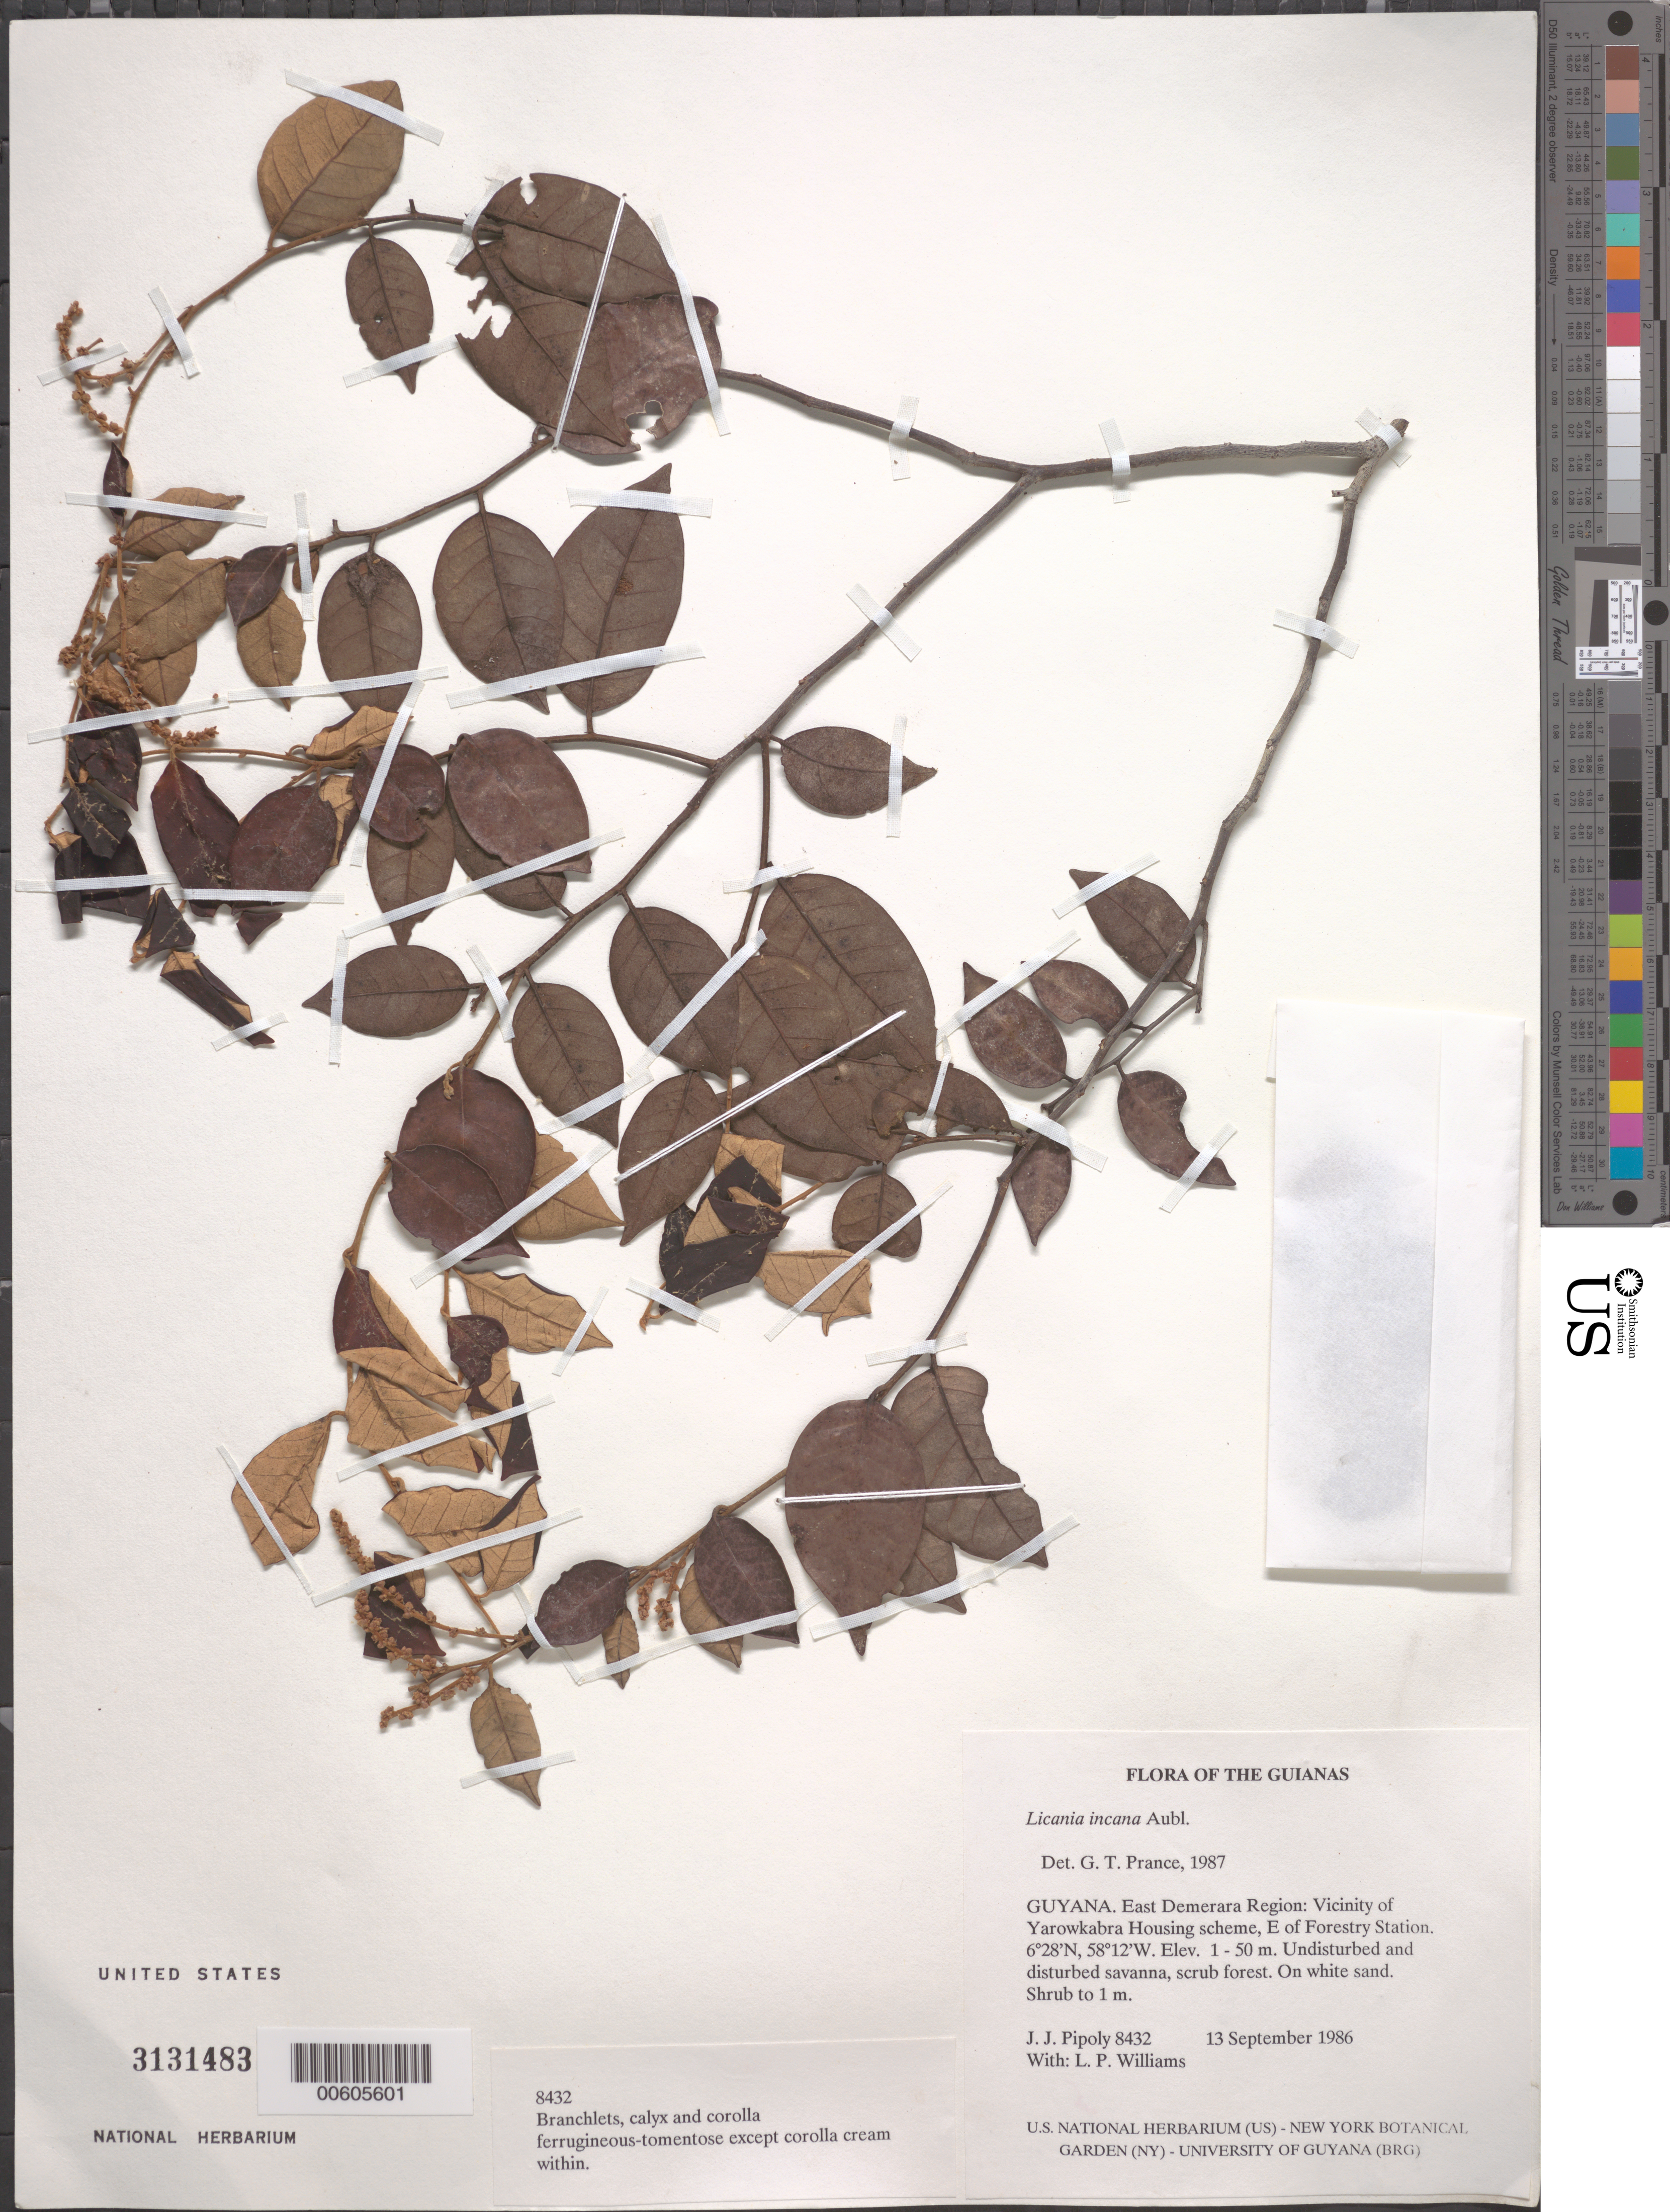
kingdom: Plantae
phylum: Tracheophyta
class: Magnoliopsida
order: Malpighiales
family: Chrysobalanaceae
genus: Licania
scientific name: Licania incana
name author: Aubl.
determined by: Prance, G. T.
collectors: J. J. Pipoly & L. P. Williams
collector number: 8432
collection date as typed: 13 September 1986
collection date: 1986-09-13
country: Guyana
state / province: Demerara-Mahaica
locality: Vicinity of Yarowkabra Housing scheme, E of Forestry Station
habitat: Undisturbed and disturbed savanna, scrub forest. On white sand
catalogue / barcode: US 3131483